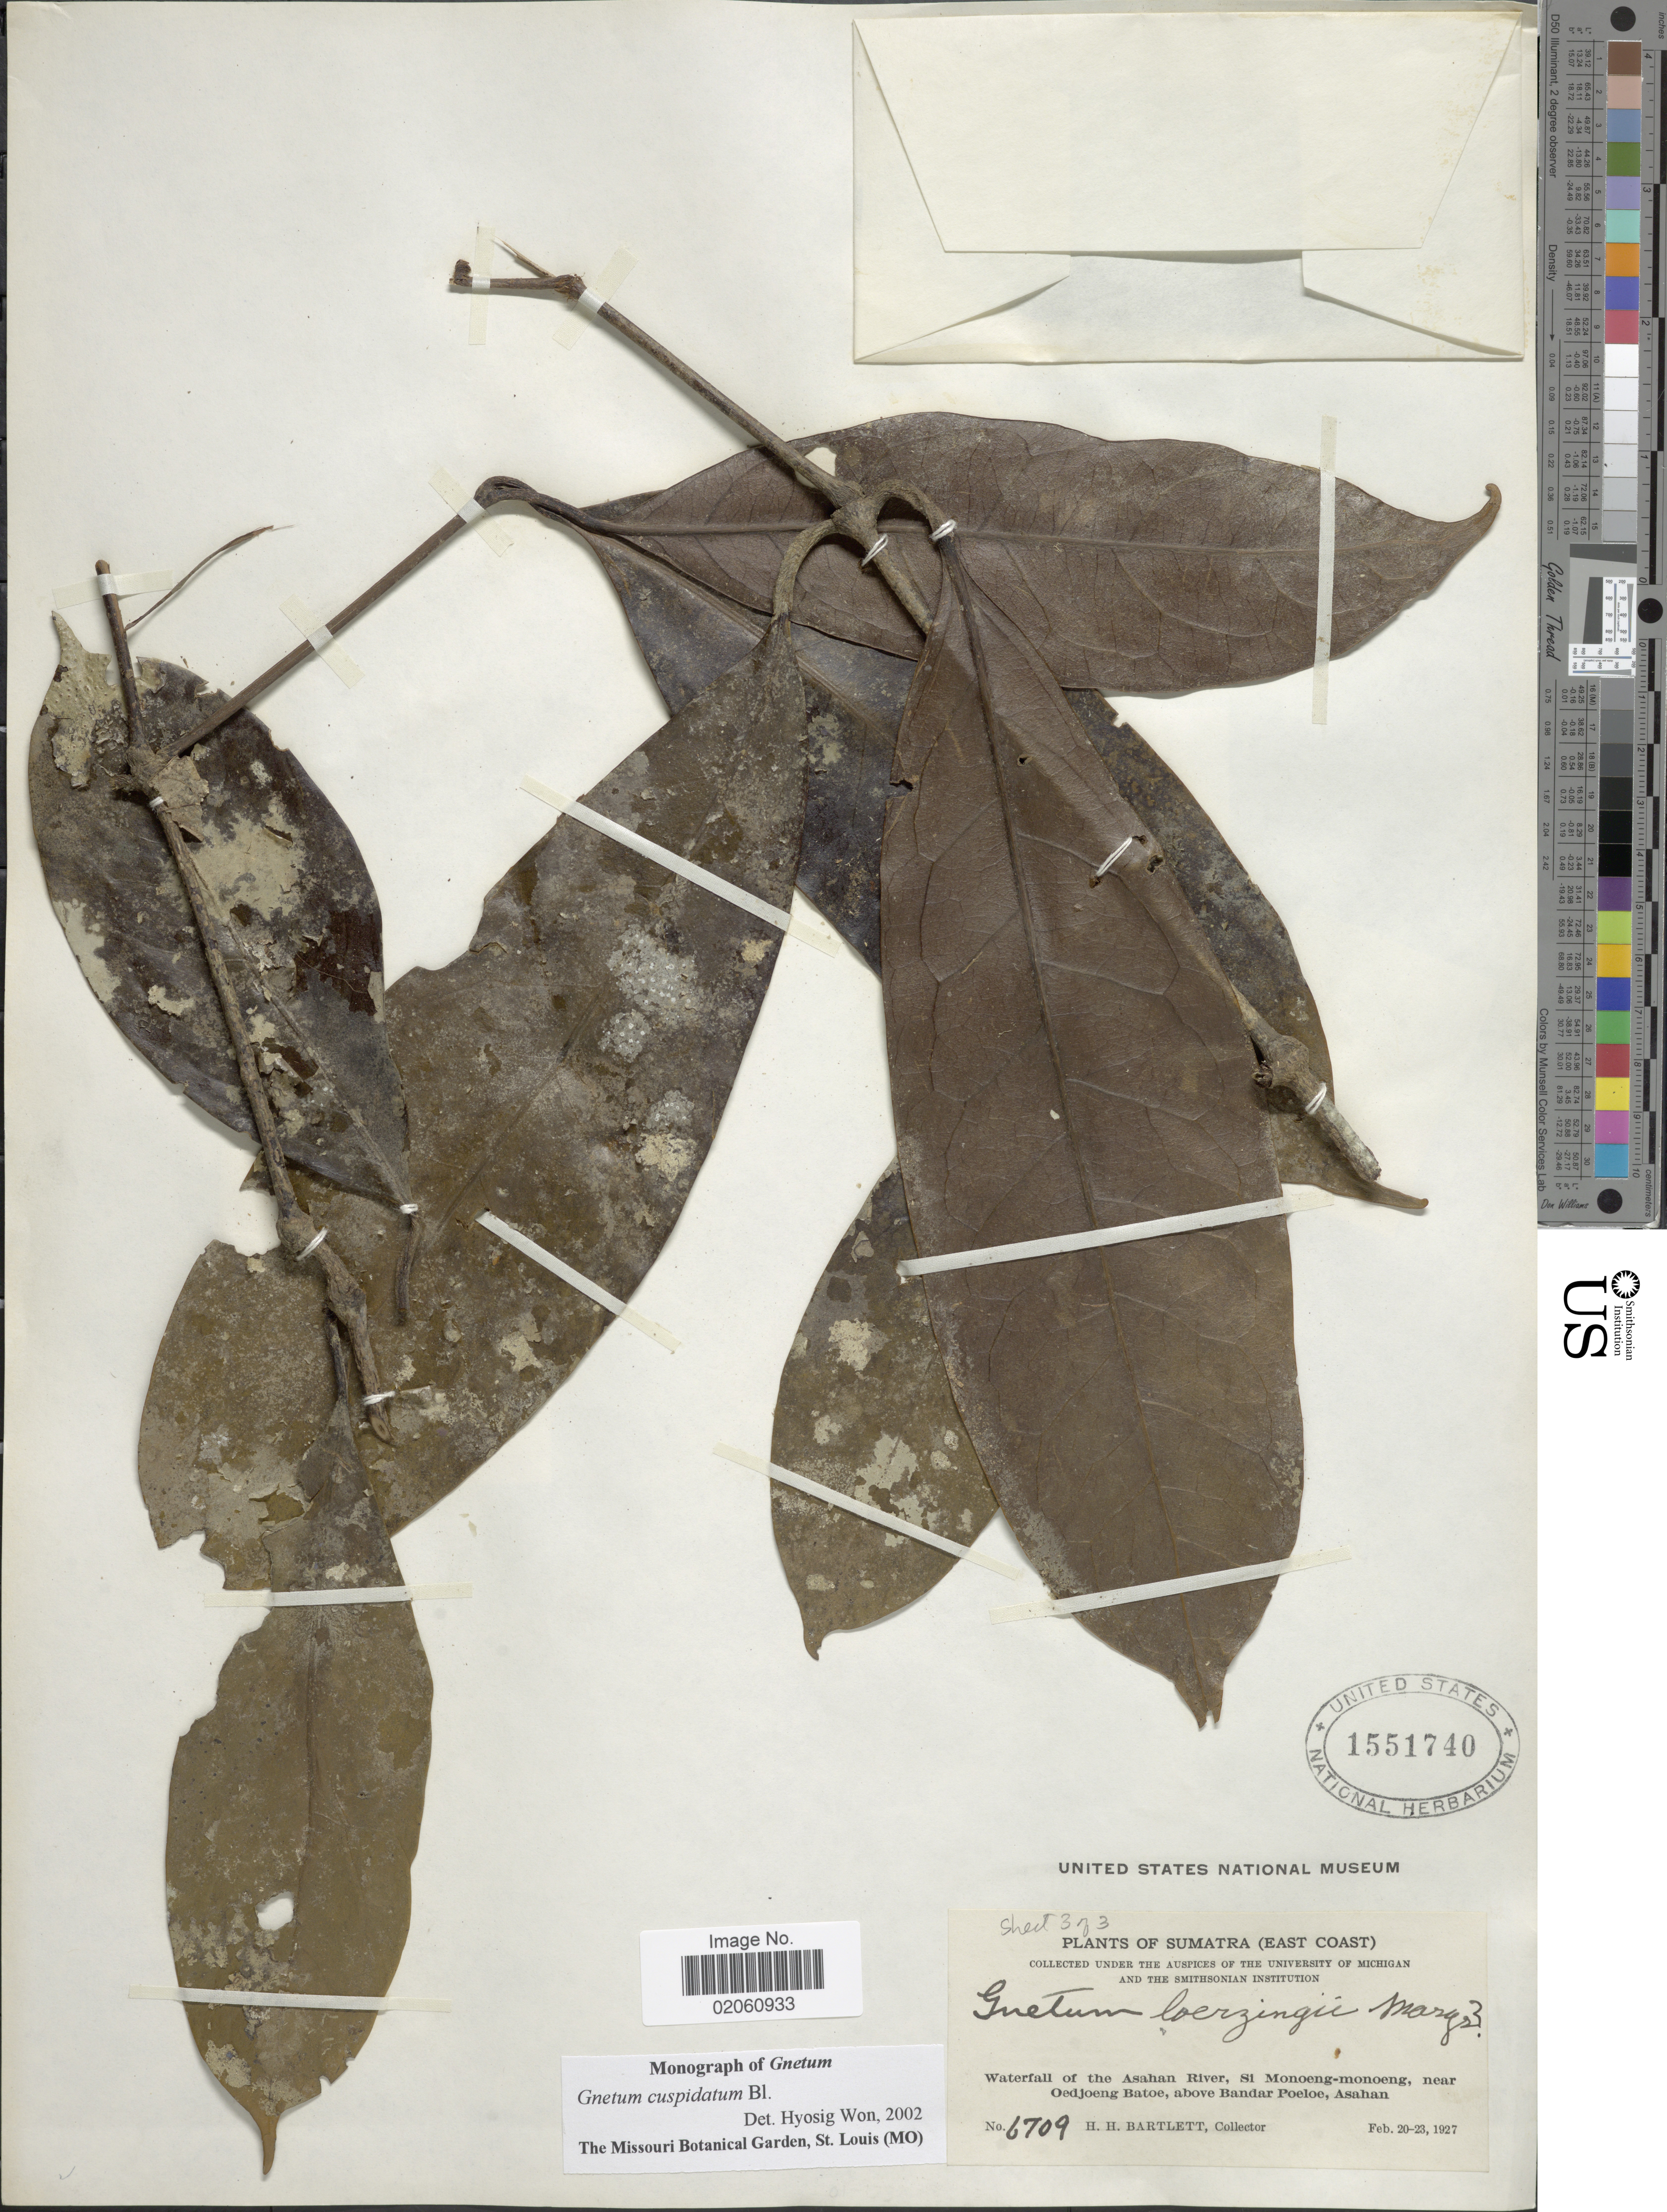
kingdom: Plantae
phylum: Tracheophyta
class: Gnetopsida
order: Gnetales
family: Gnetaceae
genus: Gnetum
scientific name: Gnetum cuspidatum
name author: Blume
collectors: H. H. Bartlett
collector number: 6709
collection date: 1927-02-20/1927-02-23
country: Indonesia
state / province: Sumatra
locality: (East Coast), Waterfall of the Asahan River, Si Monoeng-monoeng, near Oedjoeng Batoe, above Bandar Poeloe, Asahan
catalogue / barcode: US 1551740